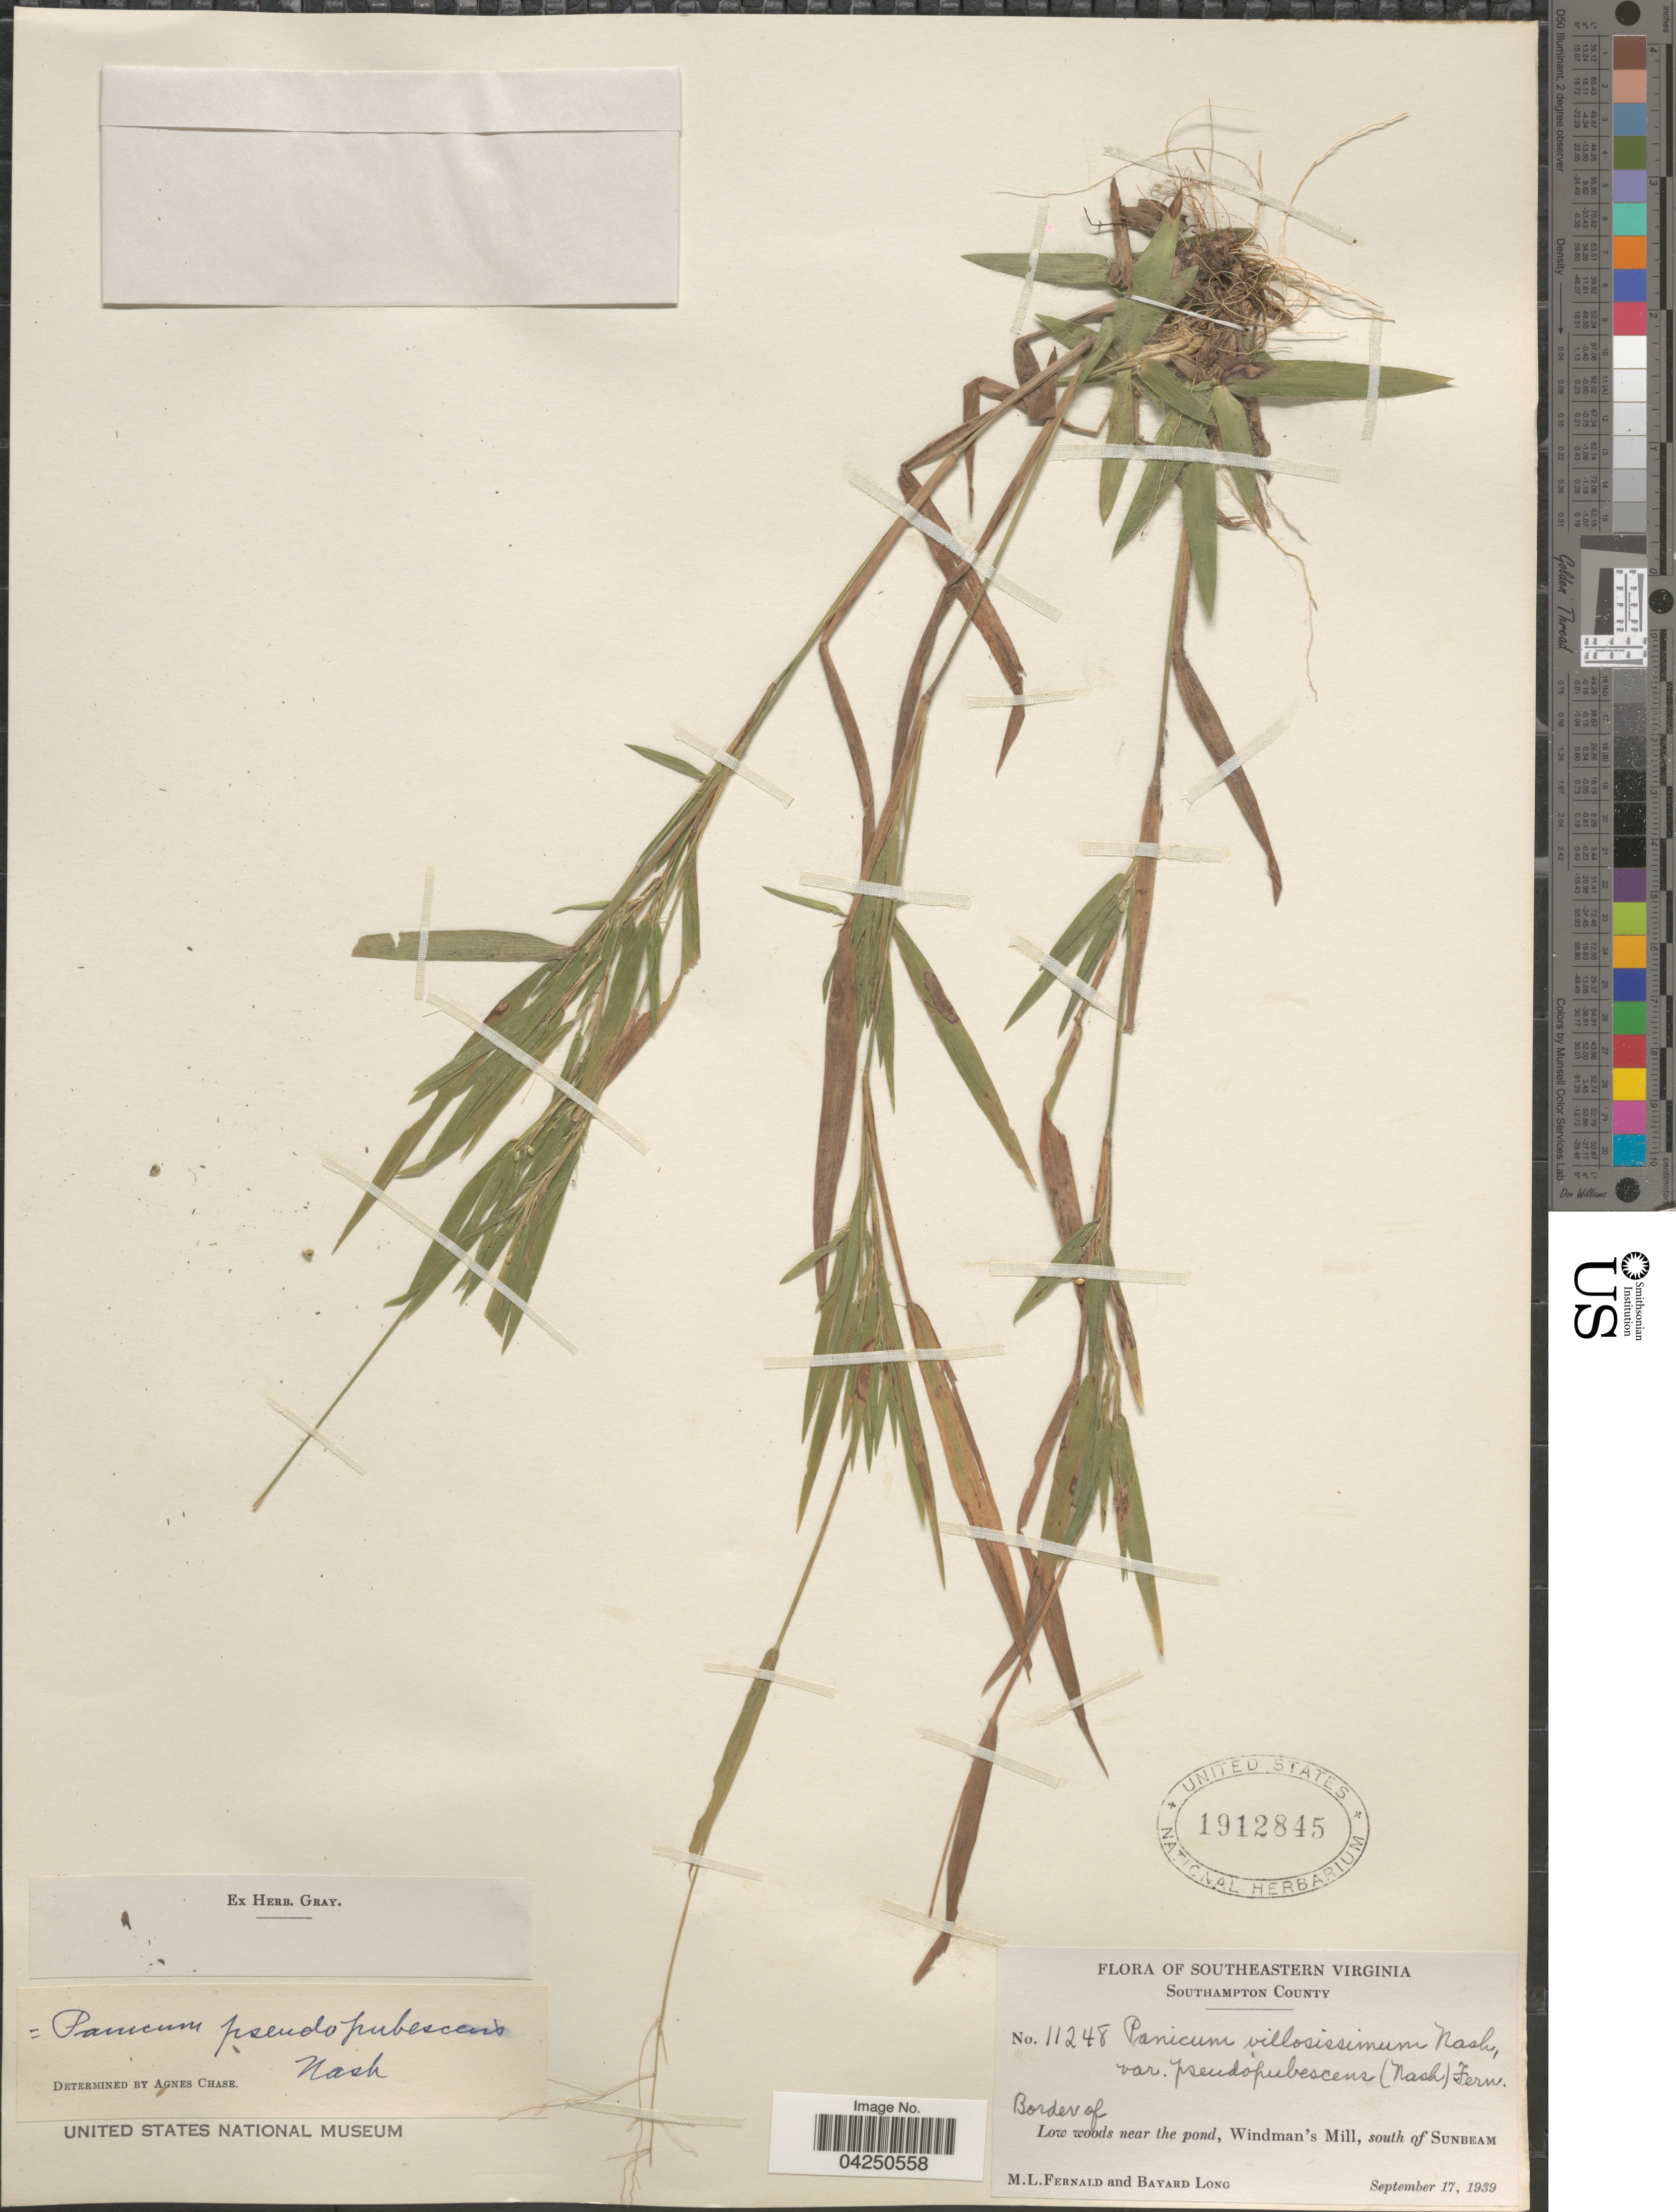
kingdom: Plantae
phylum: Tracheophyta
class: Liliopsida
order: Poales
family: Poaceae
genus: Dichanthelium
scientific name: Dichanthelium acuminatum var. acuminatum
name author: (Sw.) Gould & C.A. Clark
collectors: M. L. Fernald & B. Long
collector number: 11248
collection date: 1939-09-17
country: United States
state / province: Virginia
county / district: Southampton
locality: Southeastern Virginia. Southampton County. Border of Low woods near the pond, Windman's Mill, south of Sunbeam.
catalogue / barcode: US 1912845